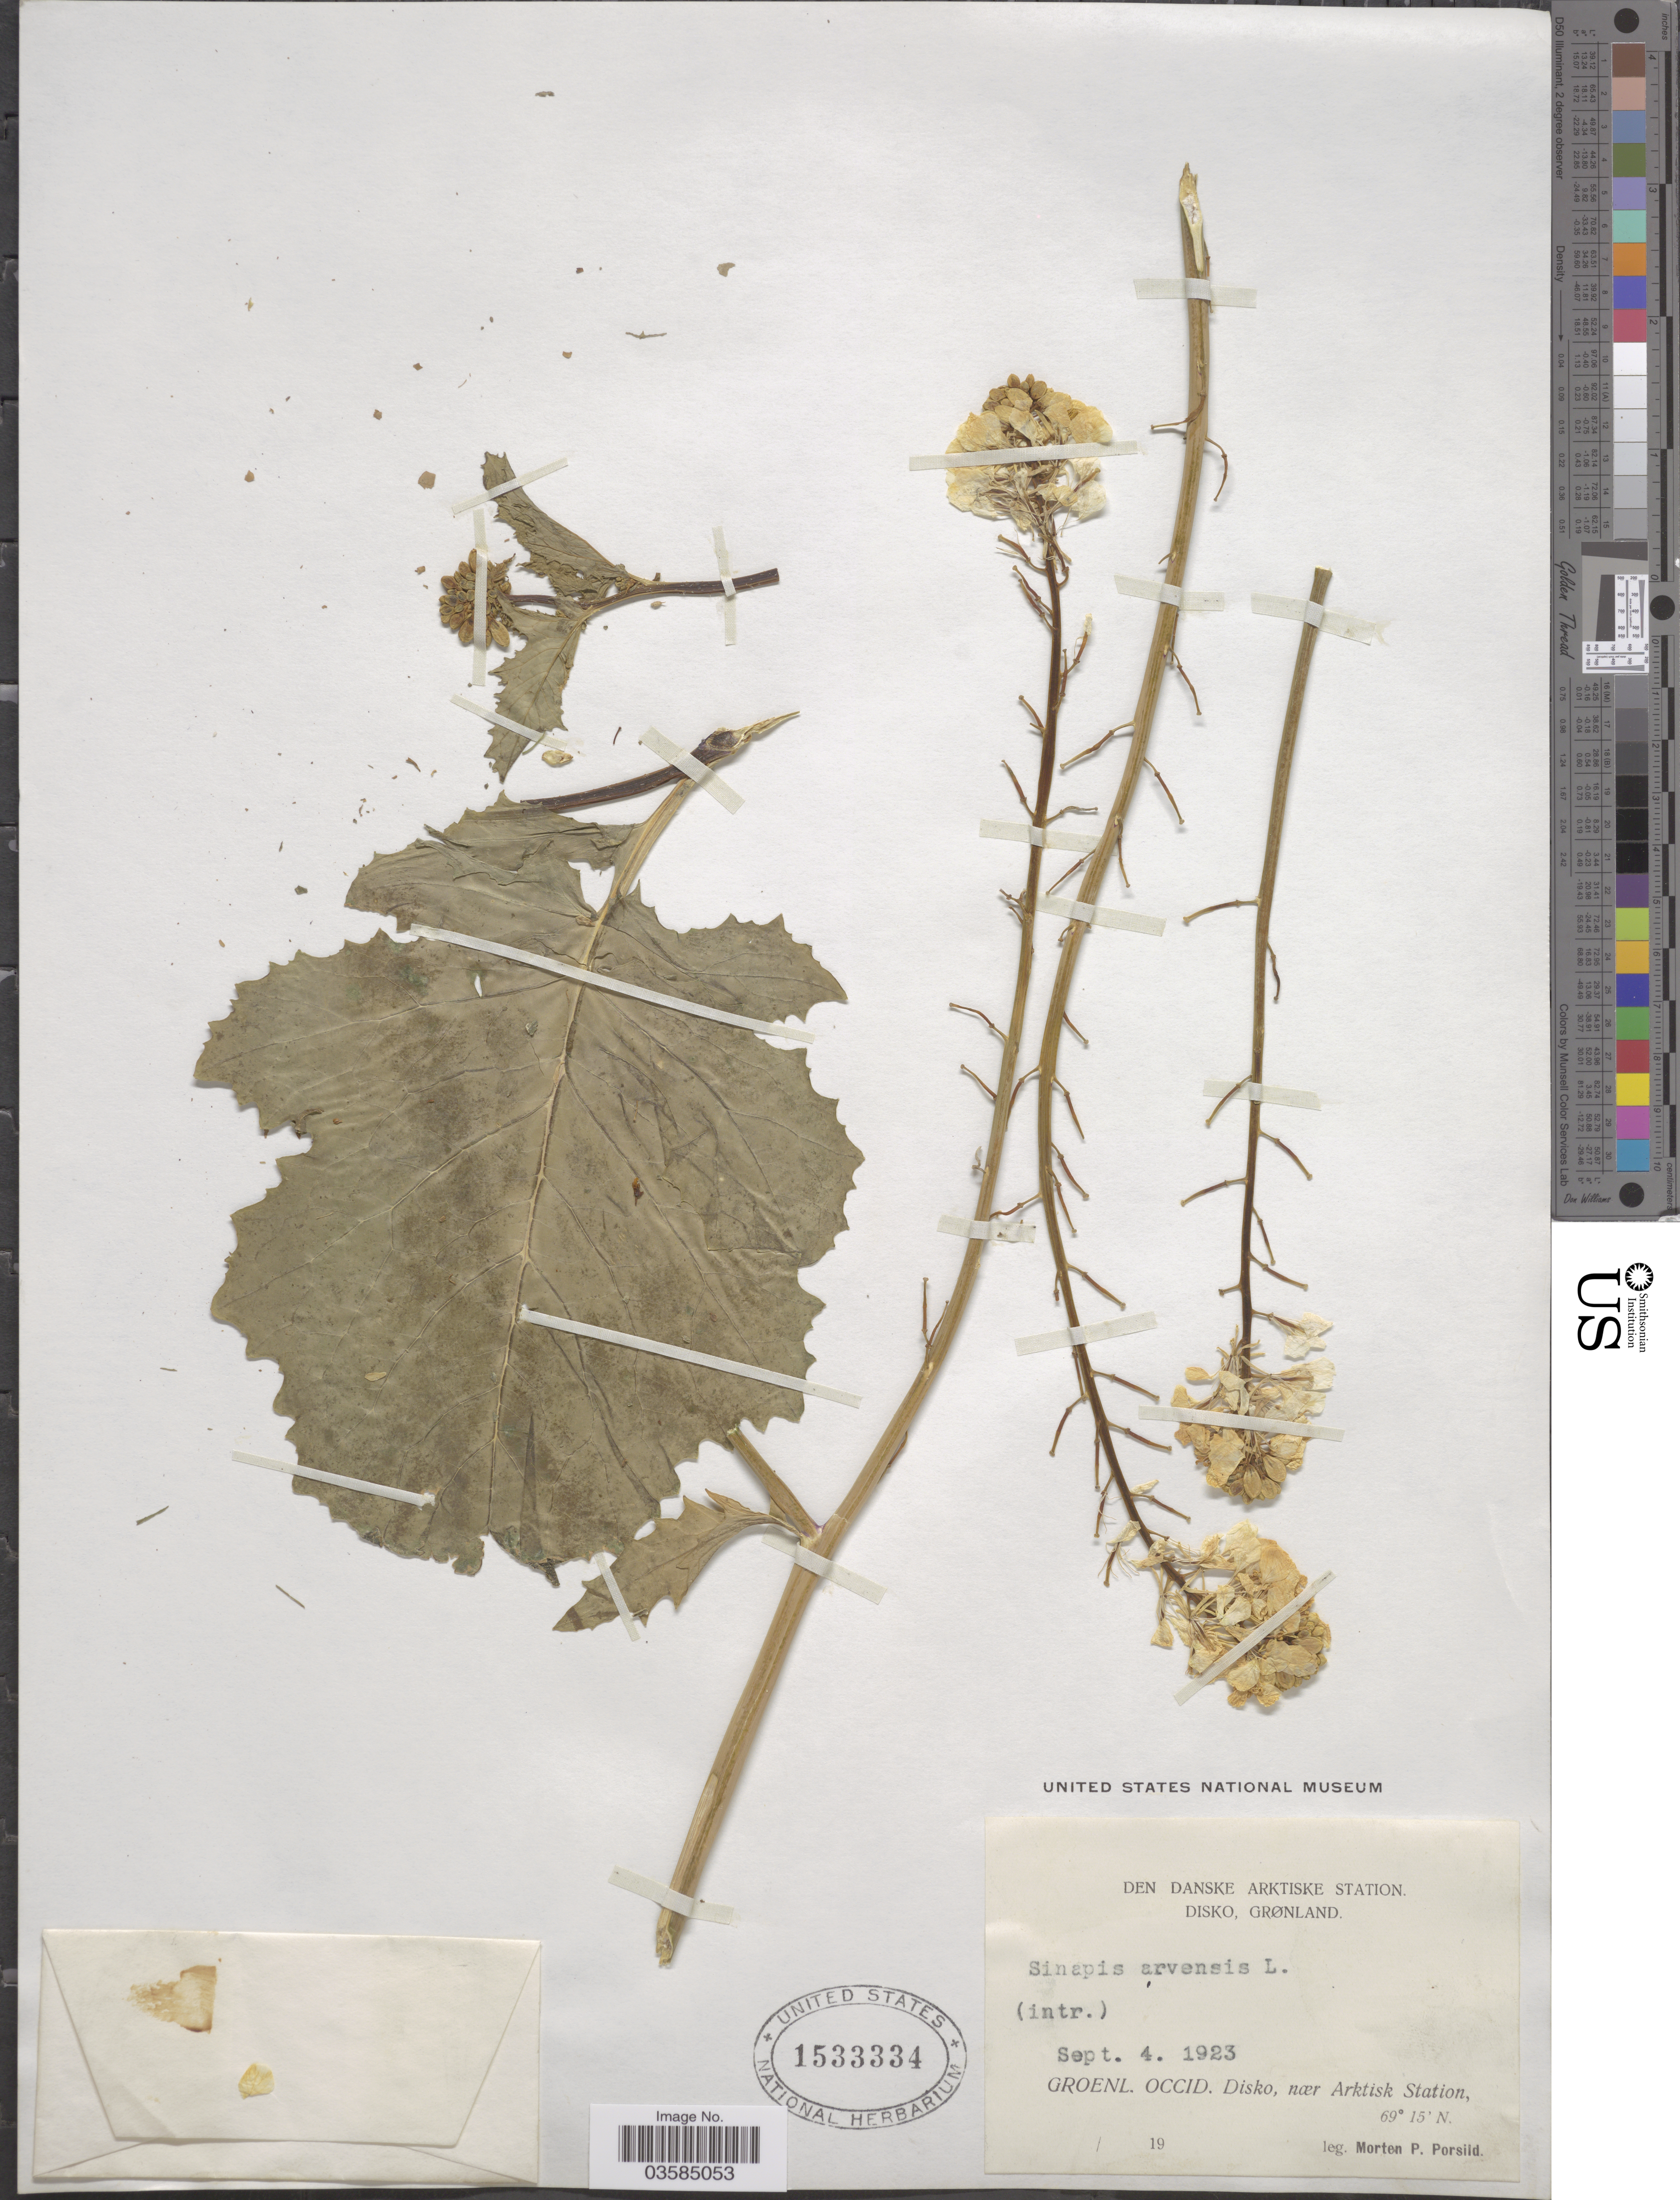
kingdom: Plantae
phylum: Tracheophyta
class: Magnoliopsida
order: Brassicales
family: Brassicaceae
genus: Brassica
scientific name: Brassica kaber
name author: (DC.) L.C. Wheeler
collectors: M. P. Porsild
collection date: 1923-09-04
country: Greenland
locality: Den Danske Arktiske station. Disko, Grønland. Groenl. Occid. Disko, nœr Arktisk Station.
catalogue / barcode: US 1533334